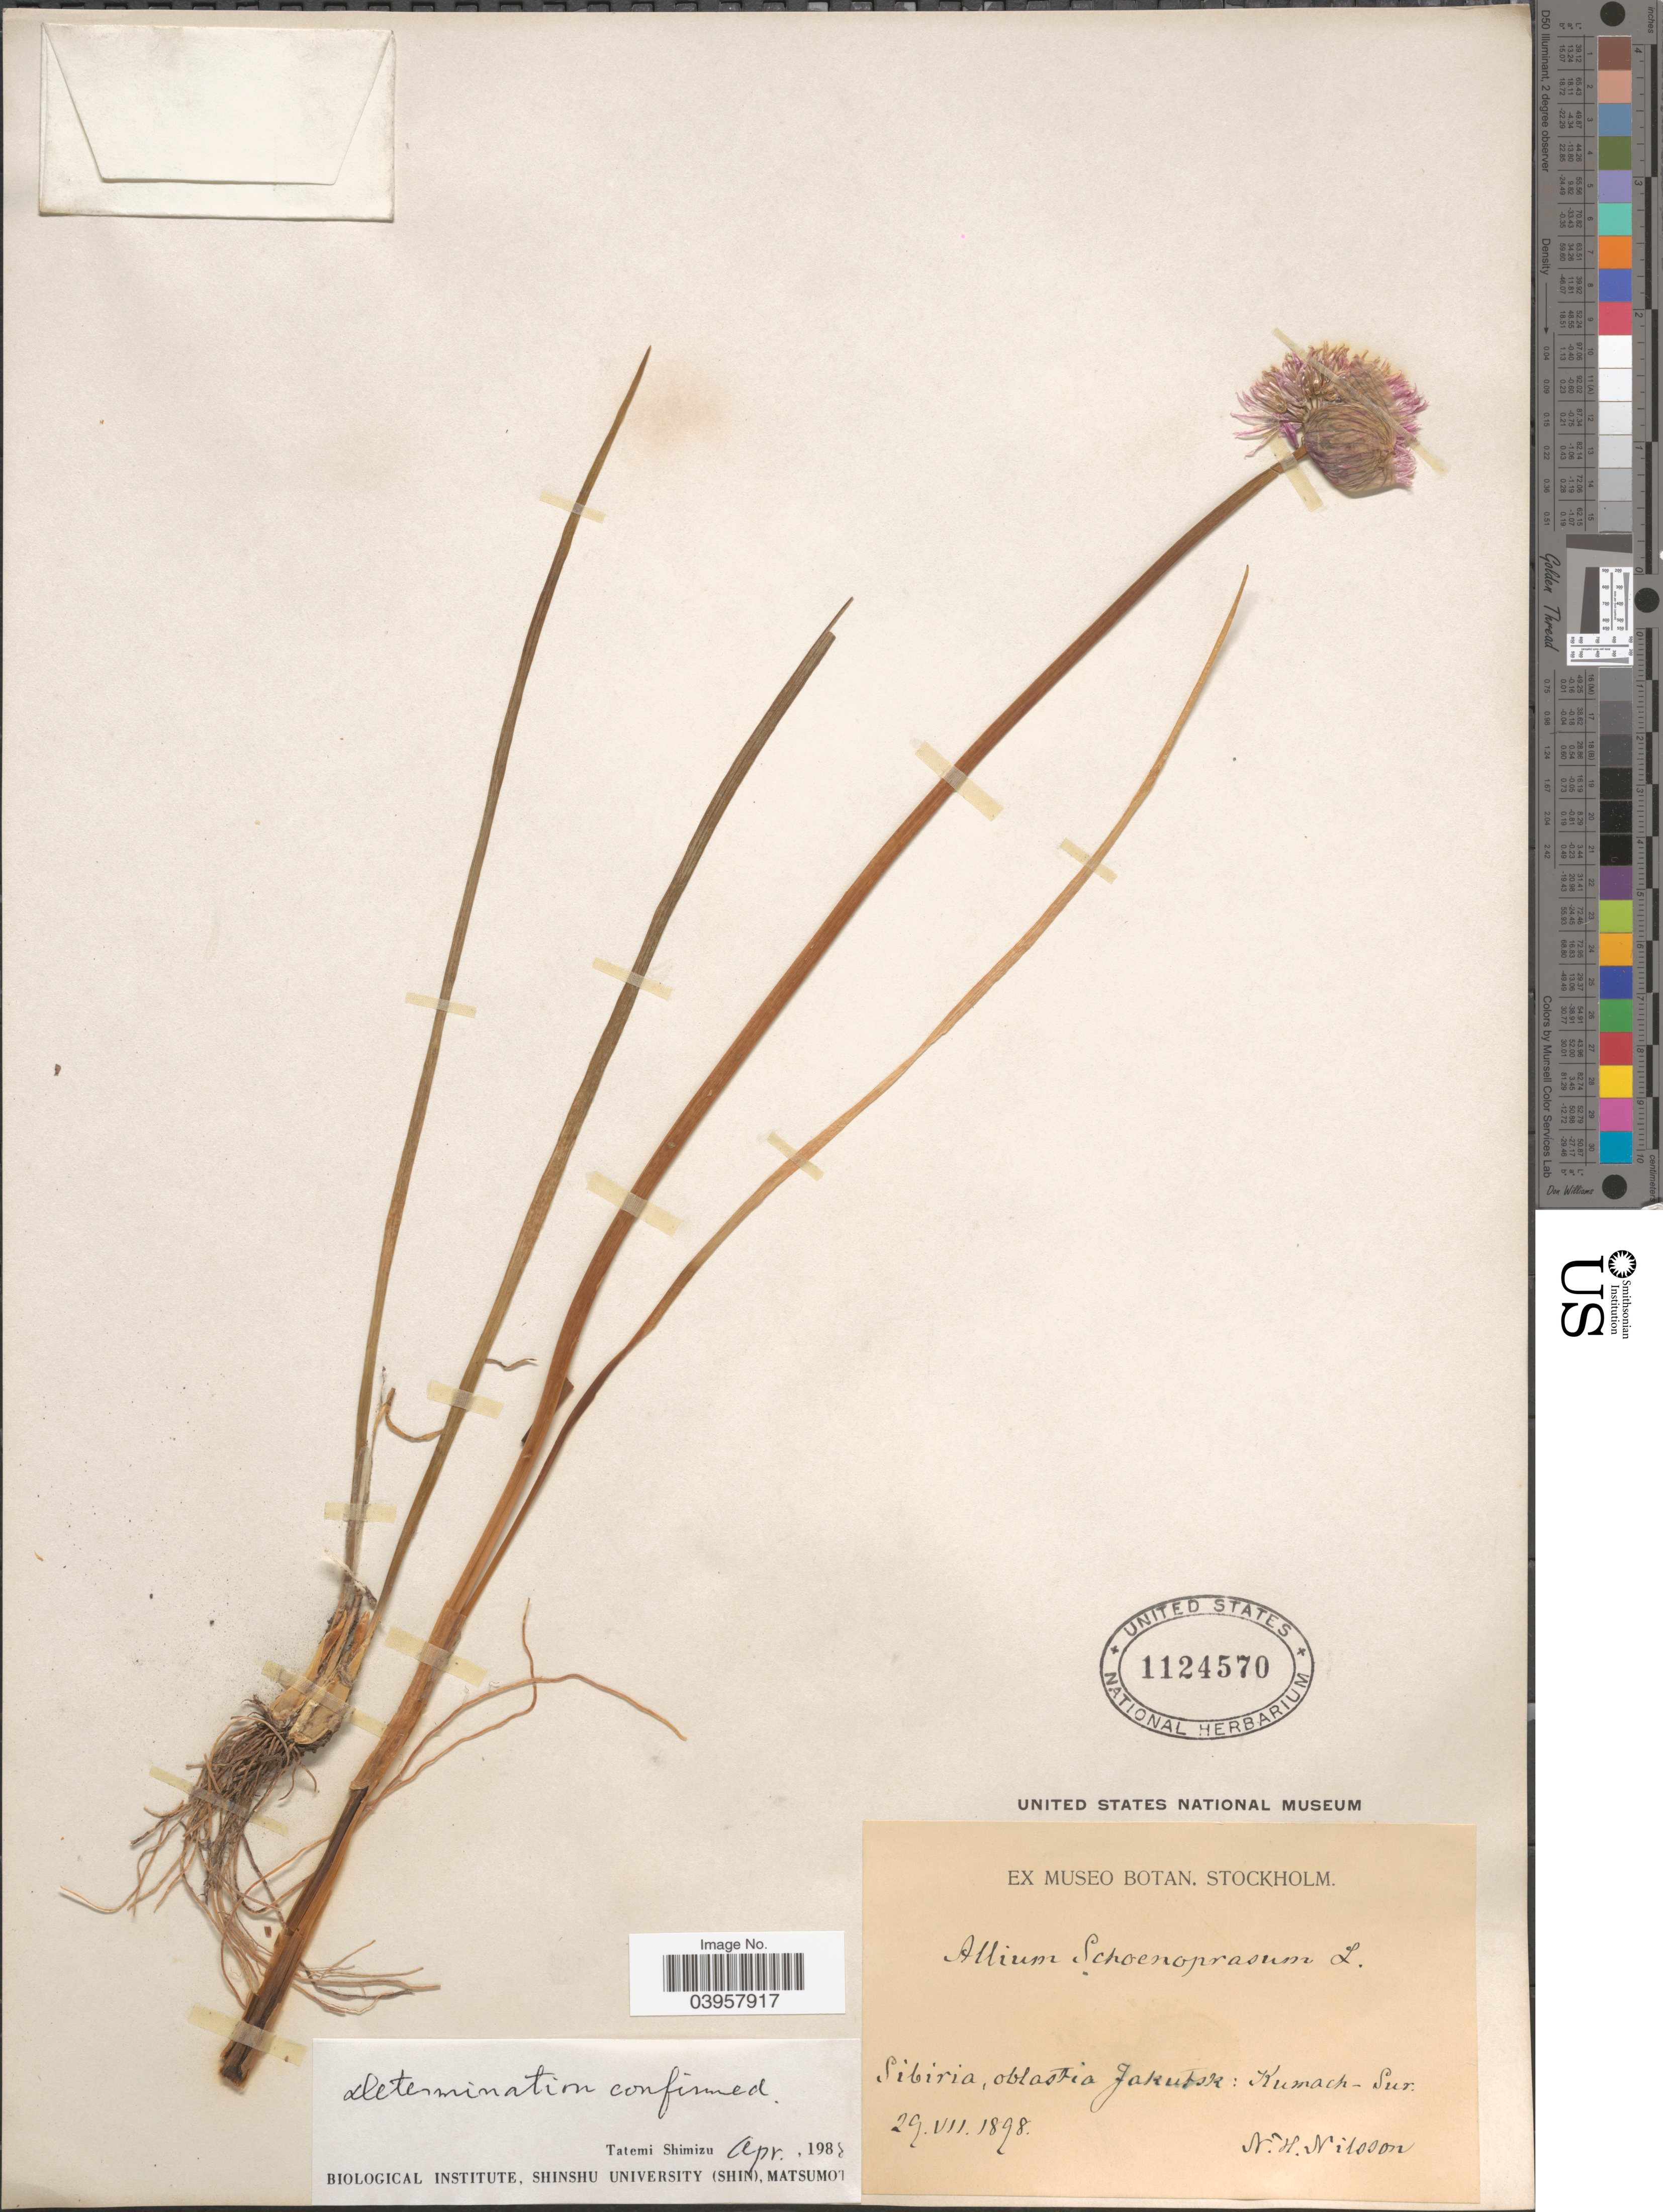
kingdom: Plantae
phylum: Tracheophyta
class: Liliopsida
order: Asparagales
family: Amaryllidaceae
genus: Allium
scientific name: Allium schoenoprasum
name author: L.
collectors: N. H. Nilsson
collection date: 1898-07-29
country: Russian Federation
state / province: Sakha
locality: Sibiria, oblastia Jakutsk: Kumach-Sur.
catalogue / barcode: US 1124570